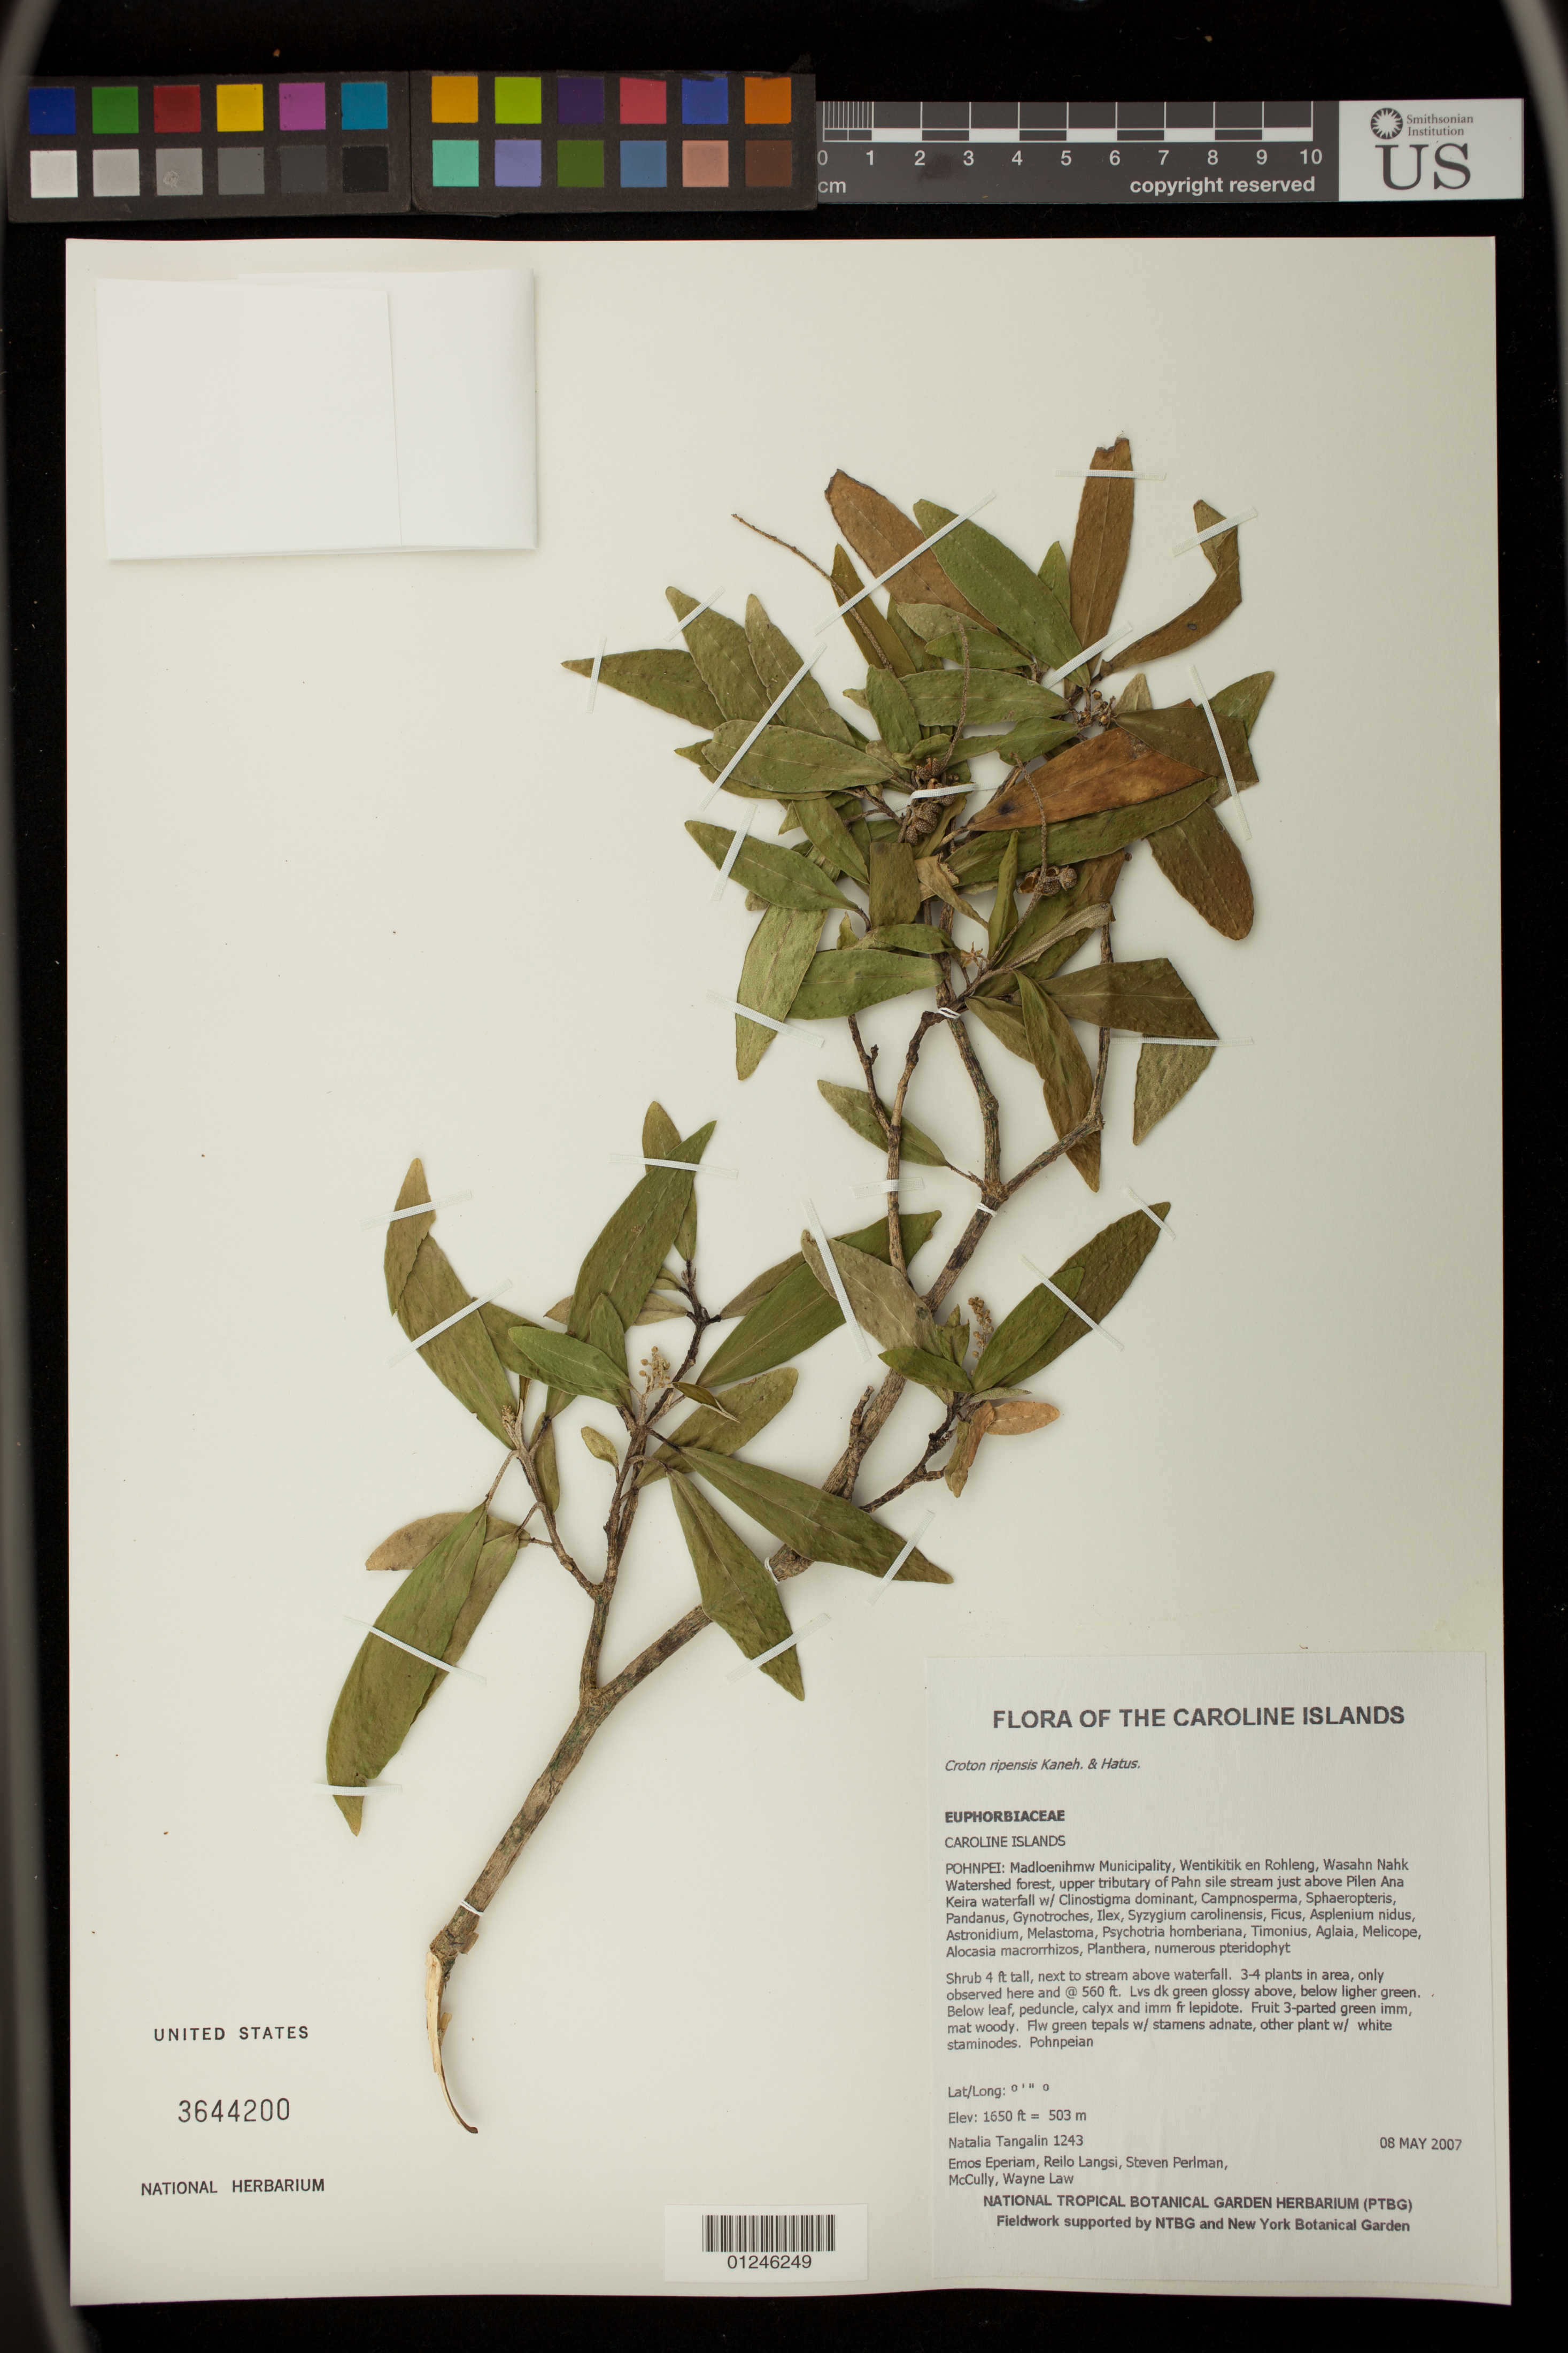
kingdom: Plantae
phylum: Tracheophyta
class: Magnoliopsida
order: Malpighiales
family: Euphorbiaceae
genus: Croton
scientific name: Croton ripensis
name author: Kaneh. & Hatus.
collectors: N. Tangalin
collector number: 1243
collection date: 2007-05-08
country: Micronesia, Federated States of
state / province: Pohnpei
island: Pohnpei [Ponape]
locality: Caroline Islands.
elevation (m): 503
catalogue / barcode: US 3644200